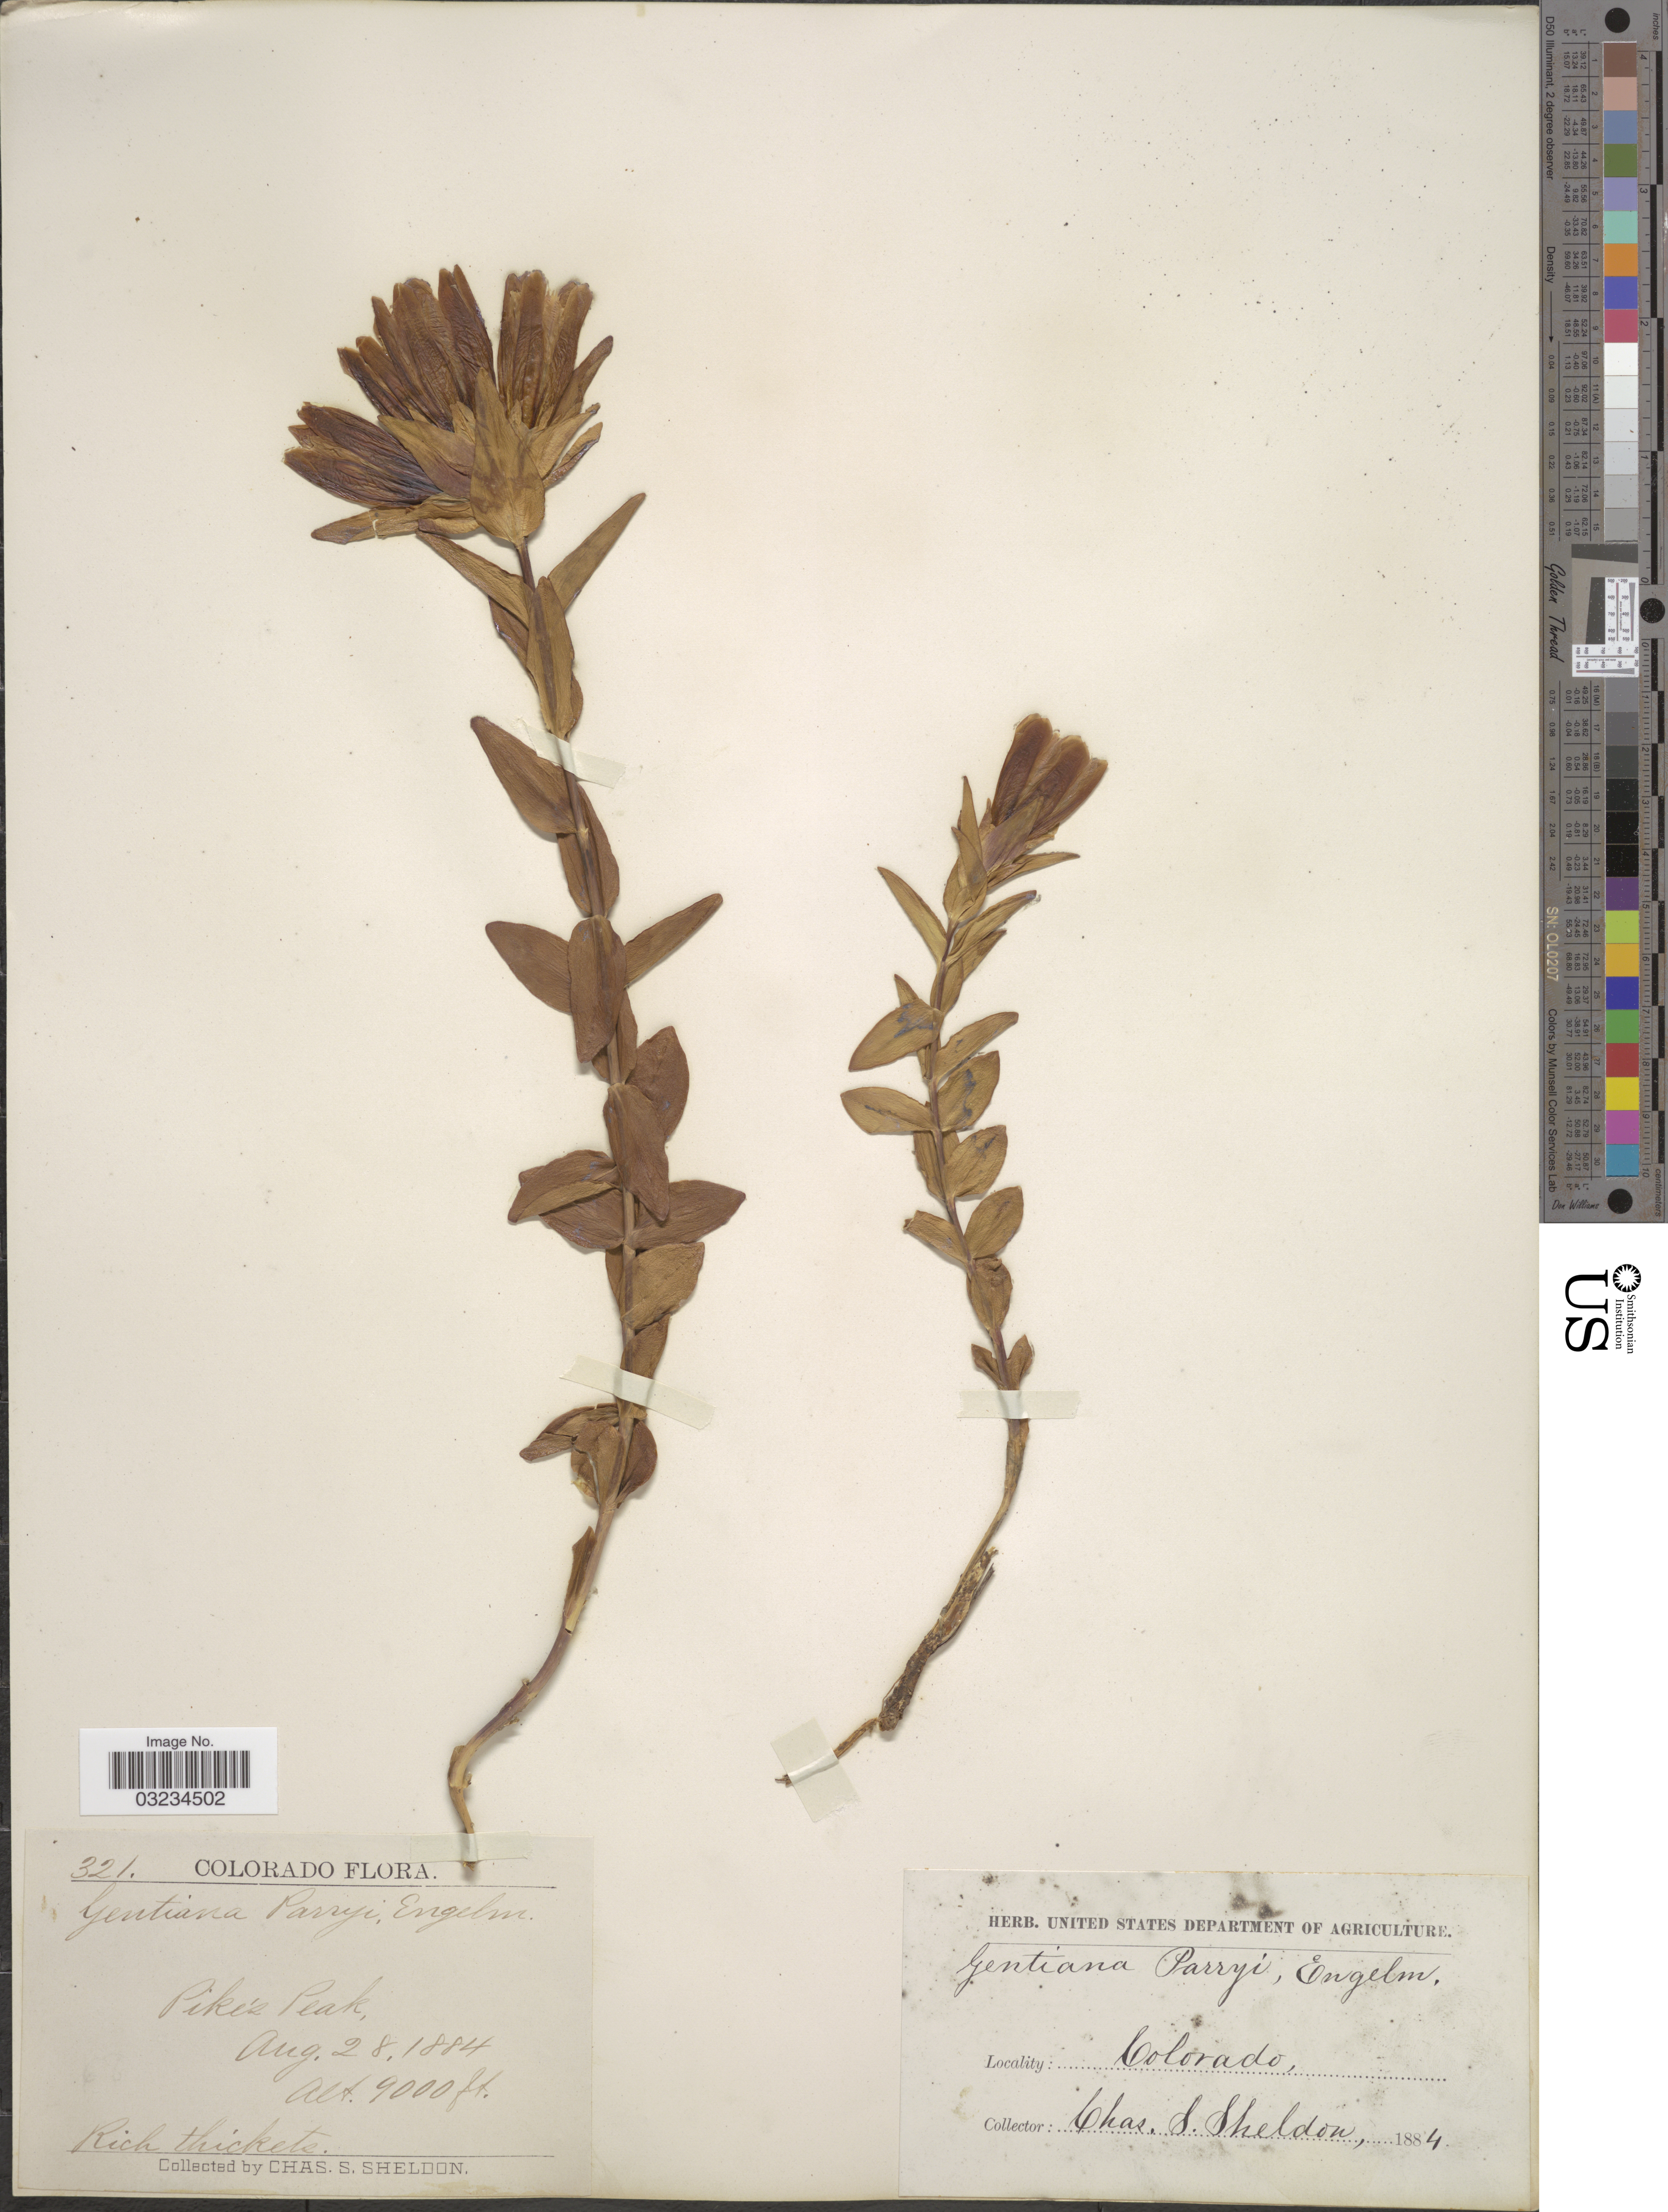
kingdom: Plantae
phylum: Tracheophyta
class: Magnoliopsida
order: Gentianales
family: Gentianaceae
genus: Gentiana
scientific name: Gentiana parryi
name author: Engelm.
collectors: C. S. Sheldon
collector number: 321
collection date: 1884-08-28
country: United States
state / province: Colorado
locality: Pike's Peak.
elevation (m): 2743